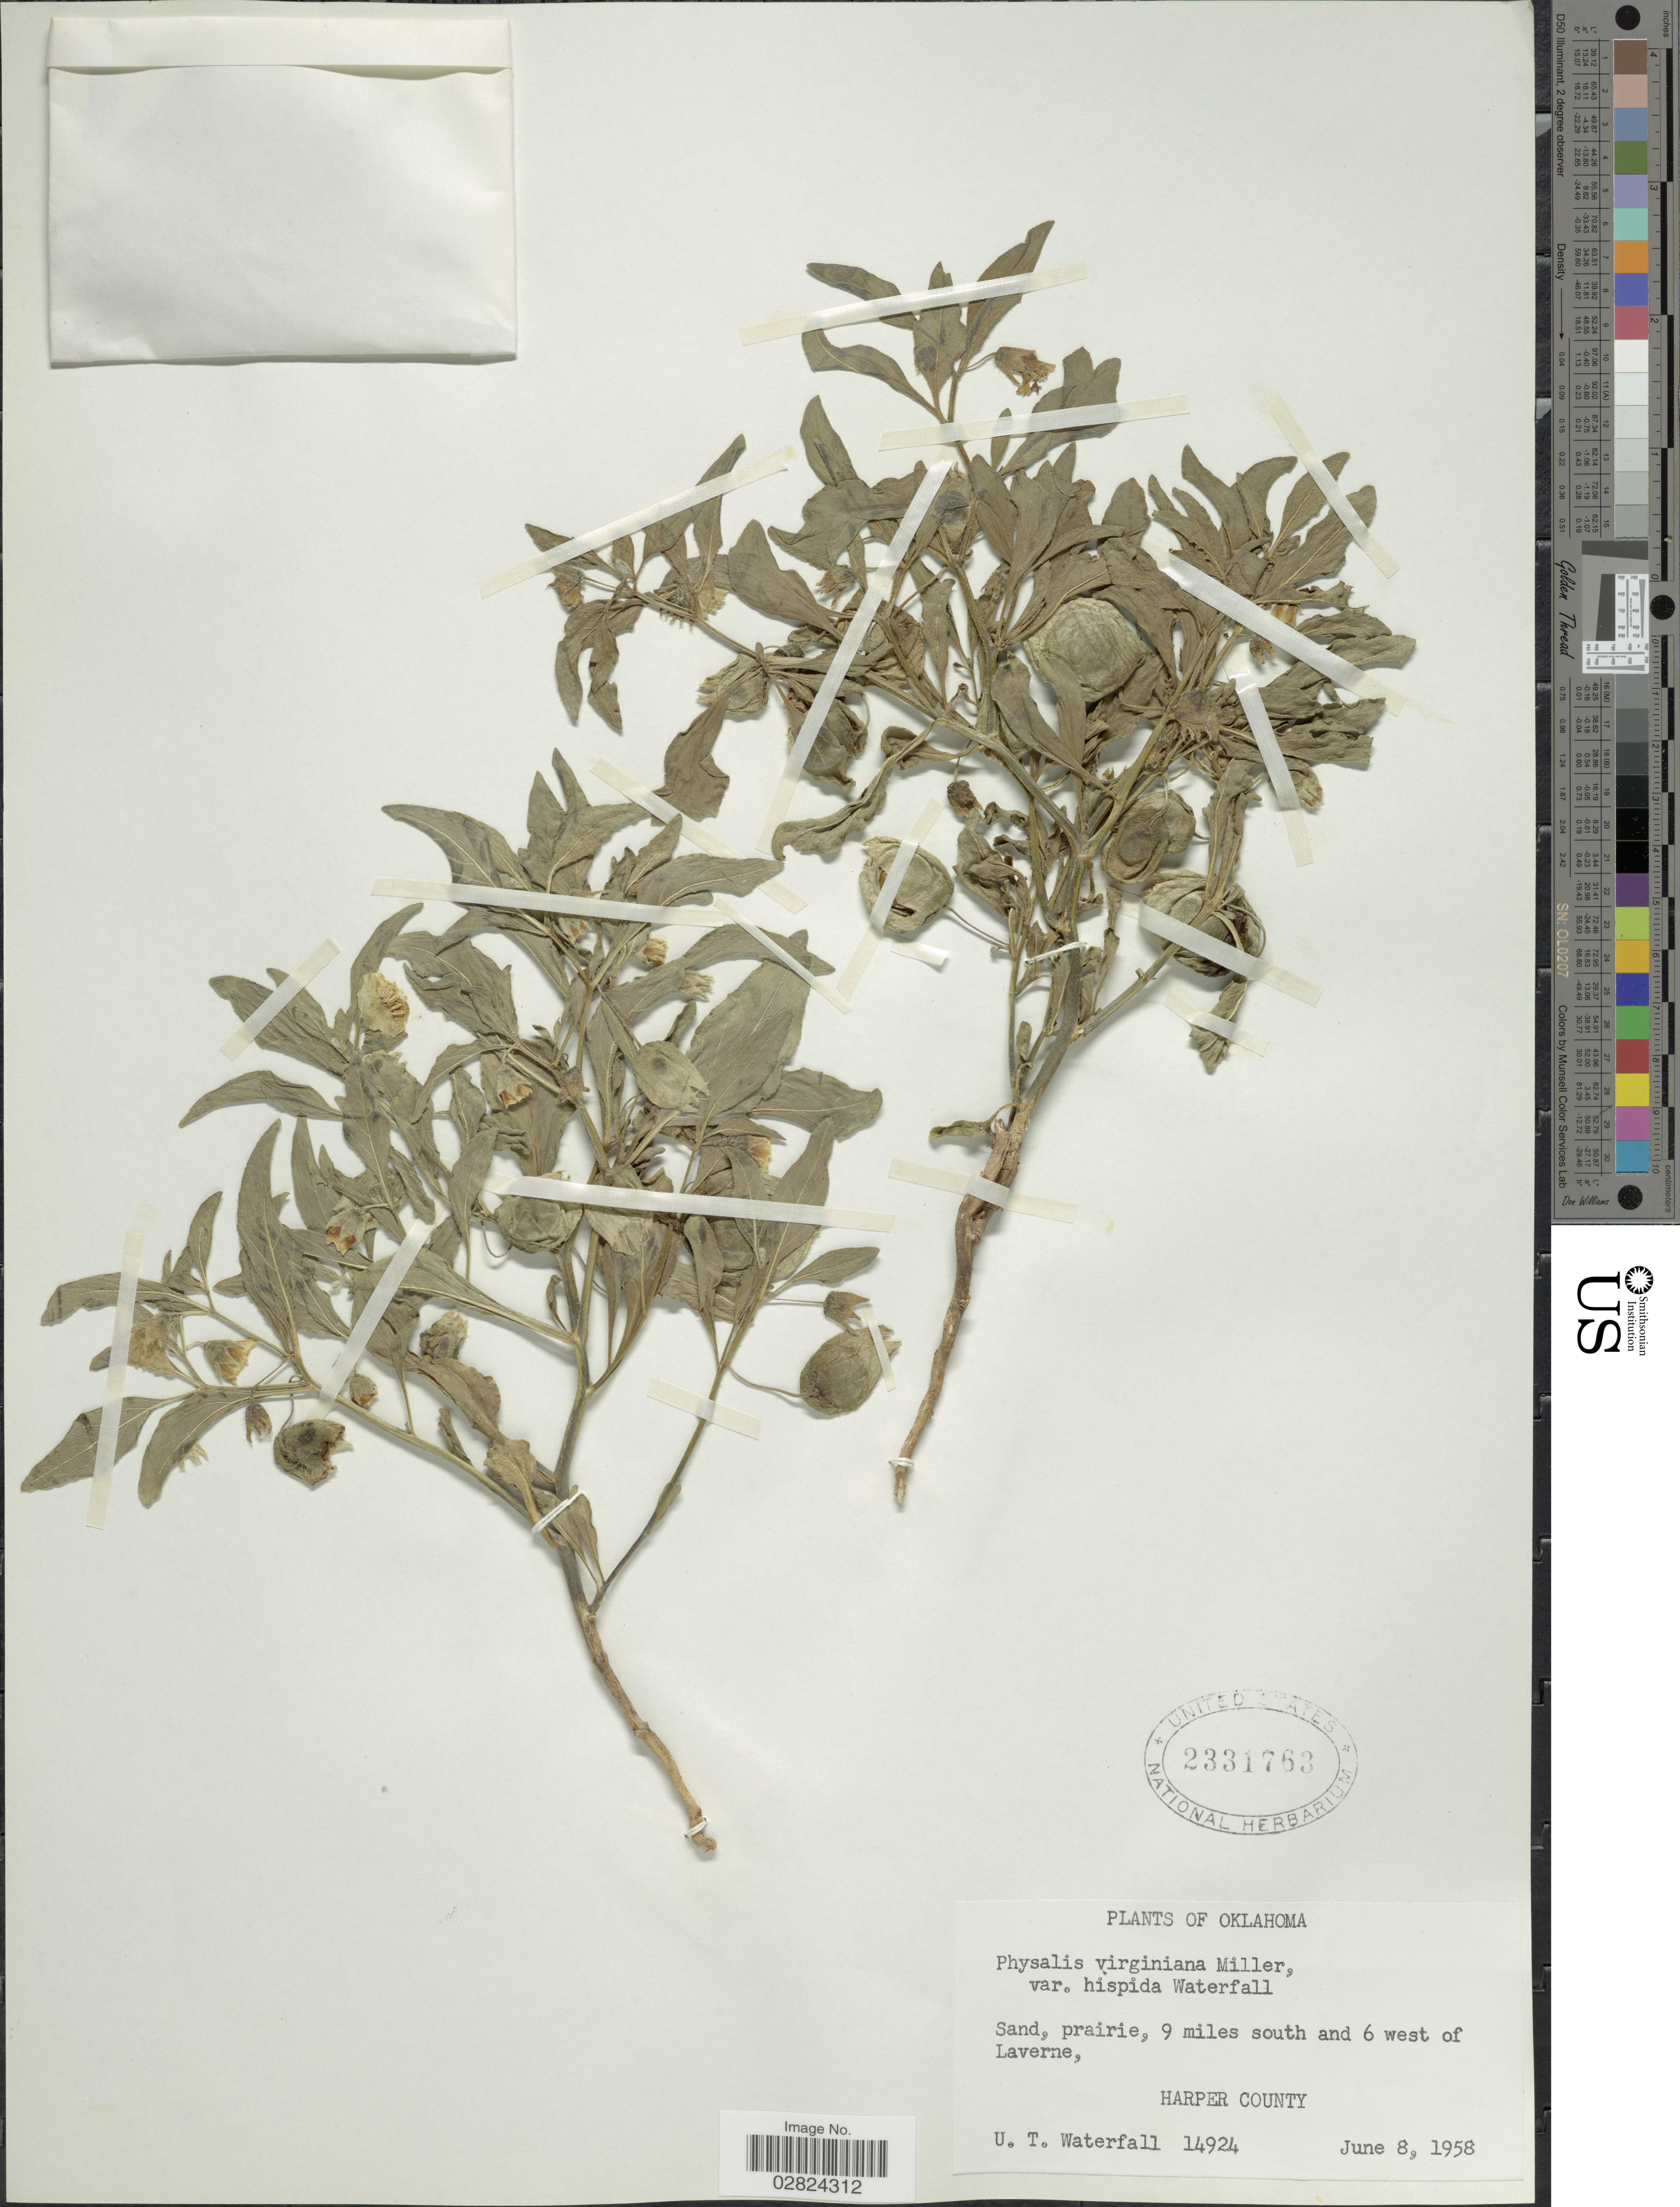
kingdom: Plantae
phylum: Tracheophyta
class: Magnoliopsida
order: Solanales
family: Solanaceae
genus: Physalis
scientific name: Physalis virginiana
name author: Mill.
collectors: U. T. Waterfall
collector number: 14924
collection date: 1958-06-08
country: United States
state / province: Oklahoma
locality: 9 miles south and 6 west of Laverne, Harper County.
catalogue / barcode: US 2331763